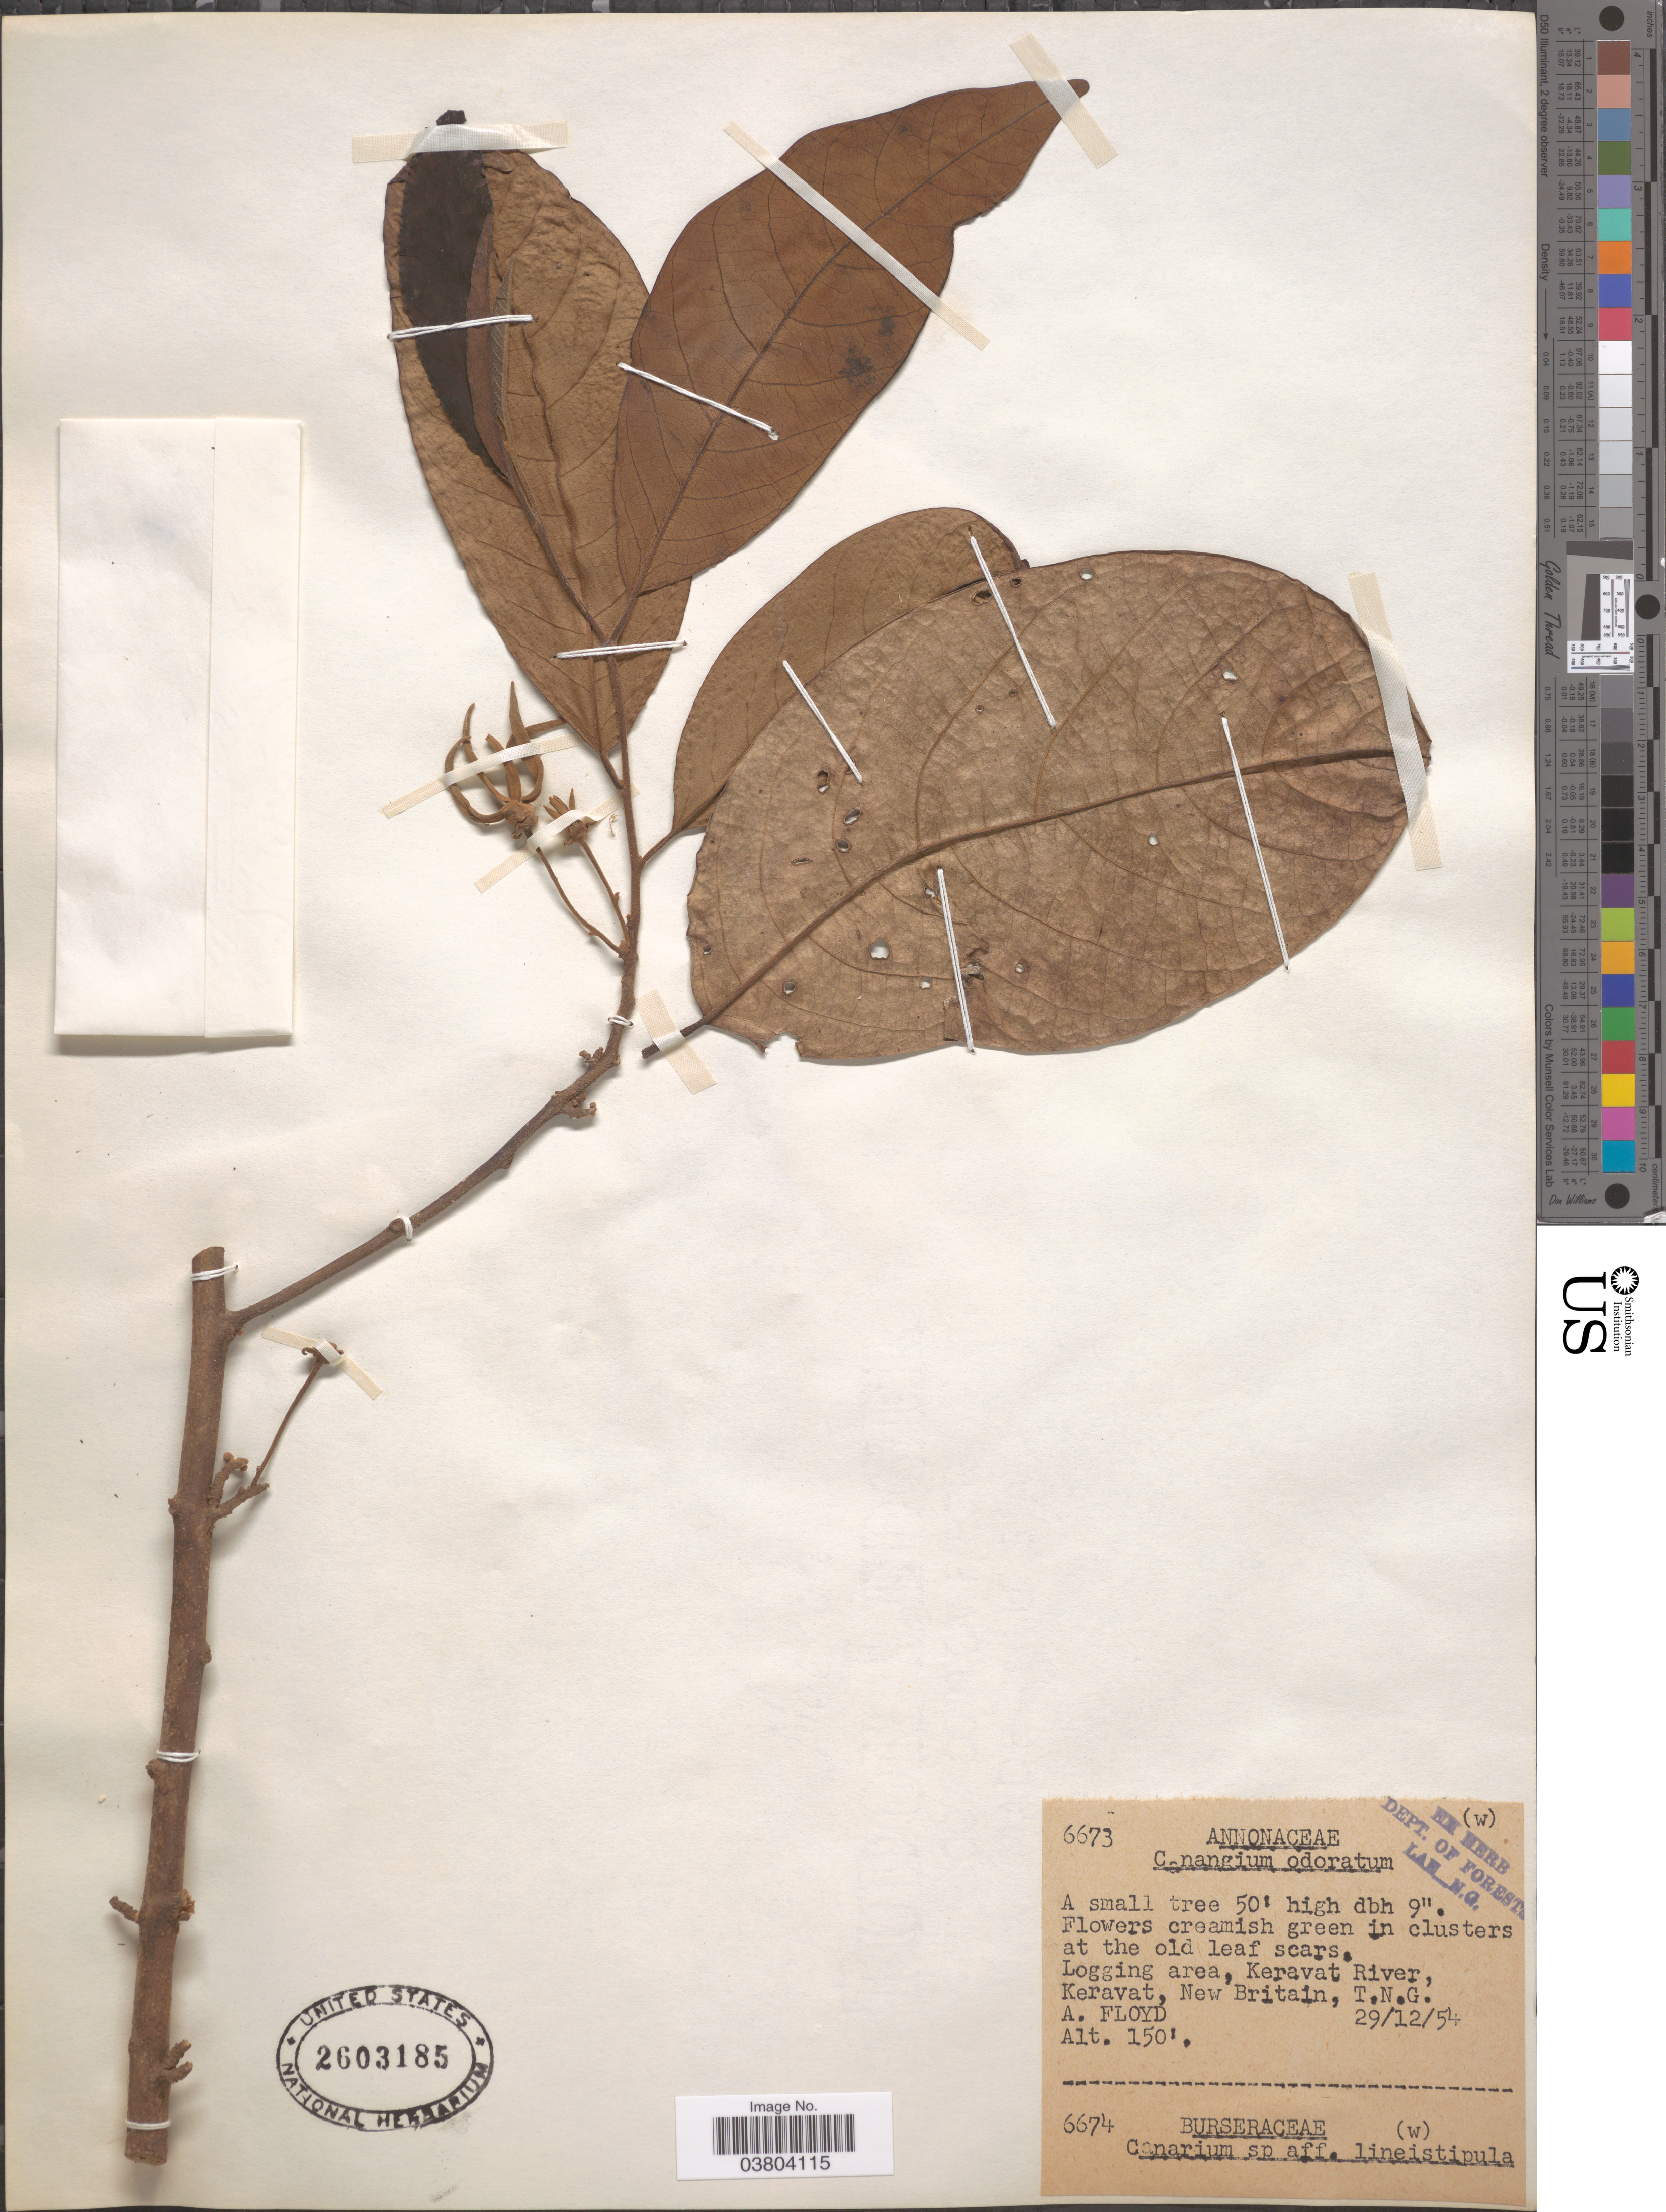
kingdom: Plantae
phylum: Tracheophyta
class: Magnoliopsida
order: Magnoliales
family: Annonaceae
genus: Cananga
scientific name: Cananga odorata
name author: (Lam.) Hook. f. & Thomson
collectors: A. Floyd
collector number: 6673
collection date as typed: Transcribed d/m/y: 29/12/54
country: Papua New Guinea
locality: Logging area, Keravat River, Keravat, New Britain, T.N.G.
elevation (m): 46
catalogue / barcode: US 2603185